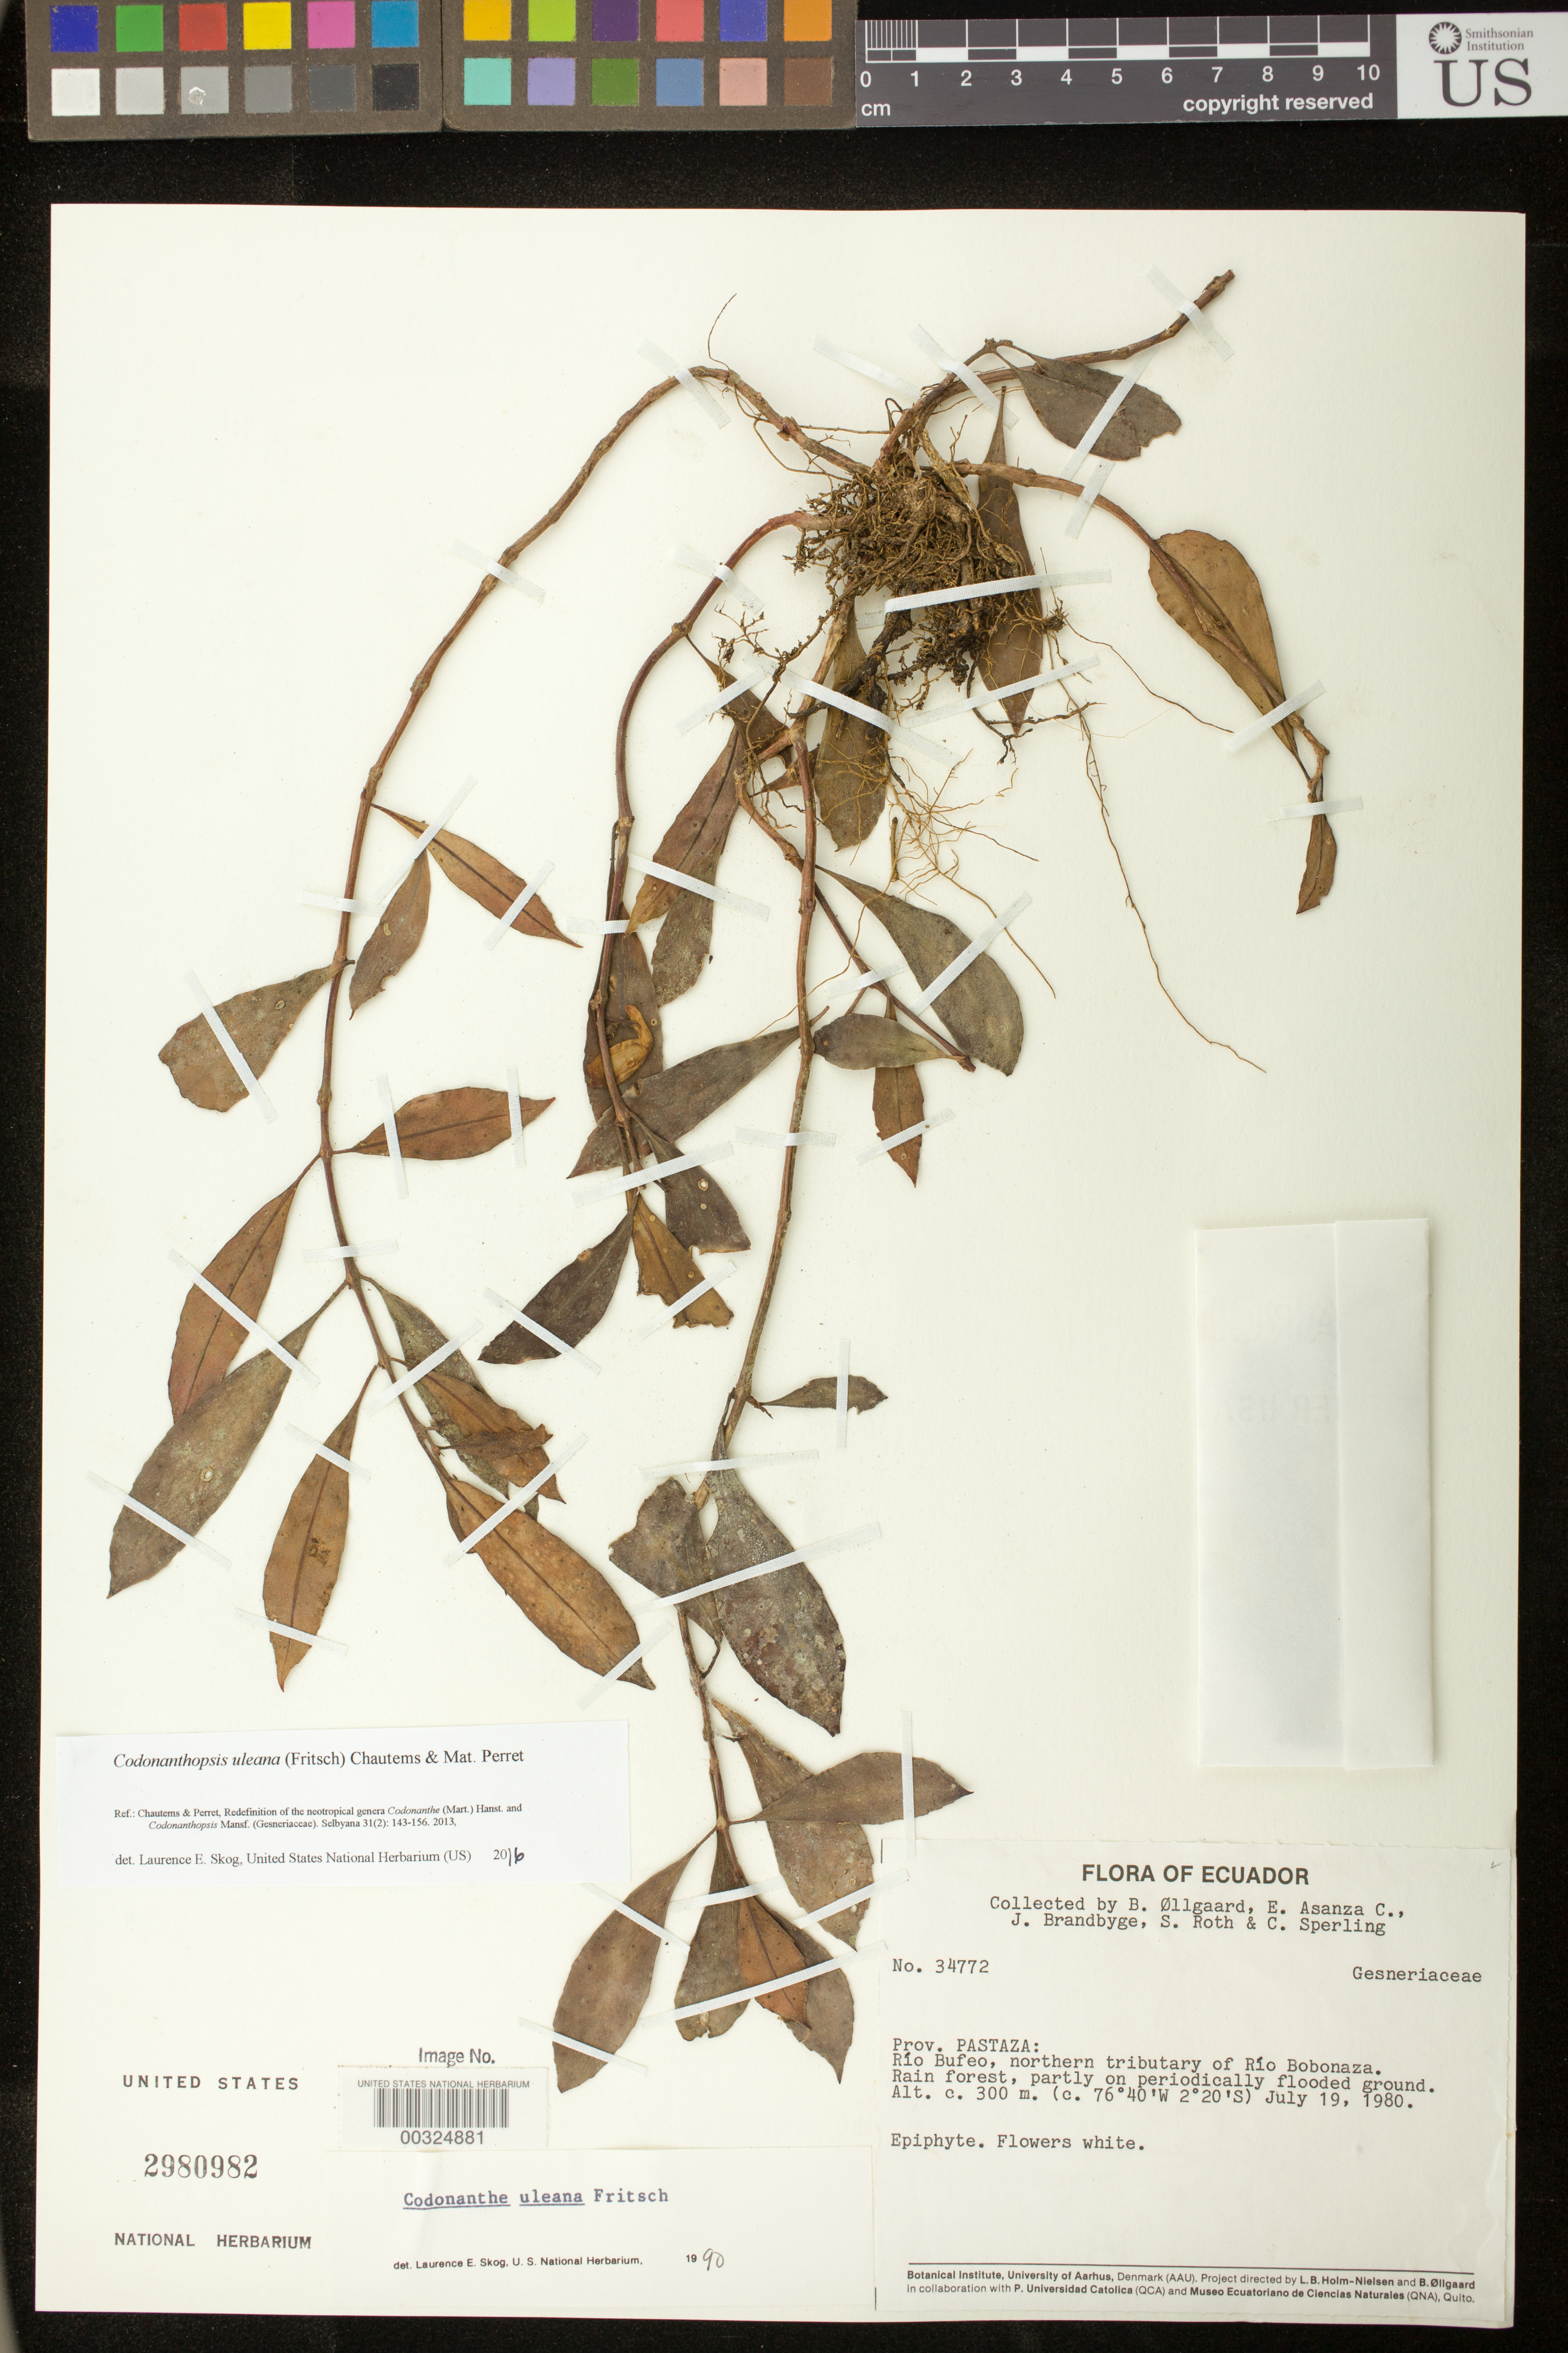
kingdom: Plantae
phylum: Tracheophyta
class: Magnoliopsida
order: Lamiales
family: Gesneriaceae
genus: Codonanthopsis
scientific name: Codonanthopsis uleana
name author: (Fritsch) Chautems & Mat.Perret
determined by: Skog, Laurence E.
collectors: B. Øllgaard, E. Asanza C., J. Brandbyge, S. Roth & C. Sperling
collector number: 34772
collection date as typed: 19 Jul 1980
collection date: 1980-07-19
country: Ecuador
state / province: Pastaza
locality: Rio Bufeo, northern tributary of Rio Bobonaza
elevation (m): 300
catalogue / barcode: US 2980982